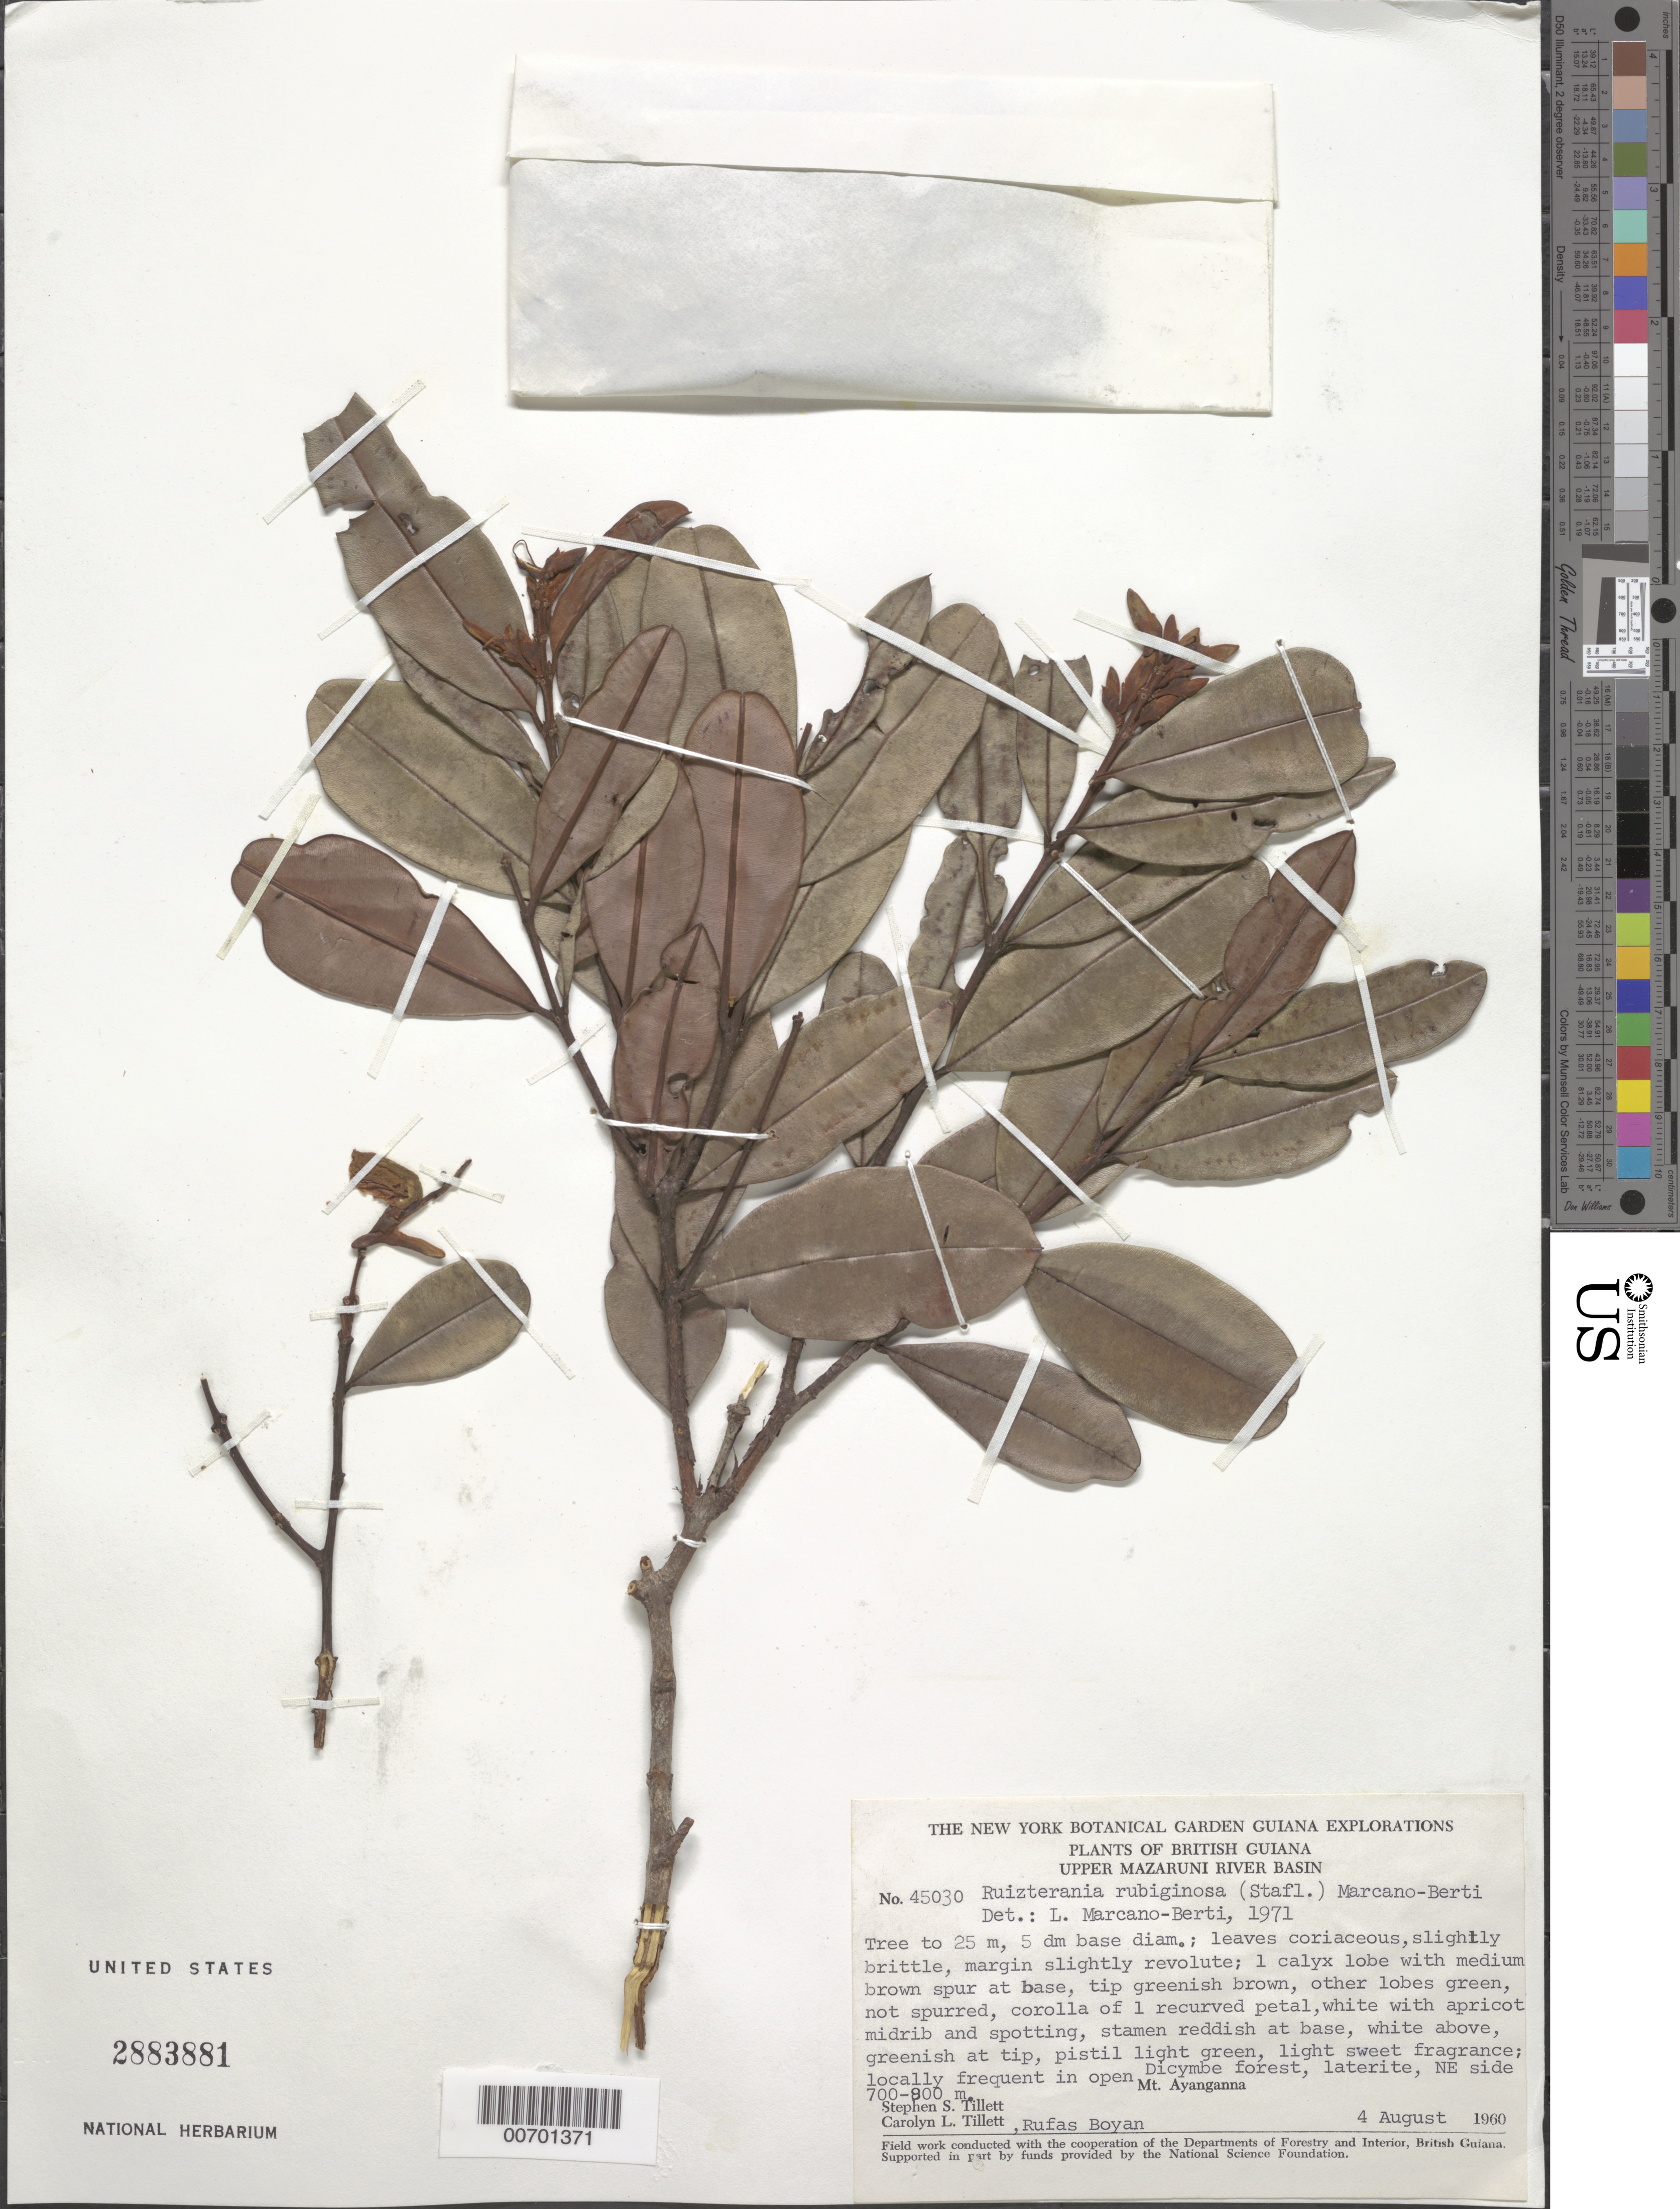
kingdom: Plantae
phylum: Tracheophyta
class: Magnoliopsida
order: Myrtales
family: Vochysiaceae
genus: Ruizterania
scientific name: Ruizterania rubiginosa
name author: (Stafleu) Marc.-Berti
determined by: Marcano-Berti, L.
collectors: S. S. Tillett, C. L. Tillett & R. Boyan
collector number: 45030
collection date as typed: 4-Aug-60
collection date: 1960-08-04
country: Guyana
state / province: Cuyuni-Mazaruni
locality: Mt. Ayanganna, NE side of, Upper Mazaruni R Basin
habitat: Dicymbe forest, laterite; open forest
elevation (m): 700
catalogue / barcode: US 2883881